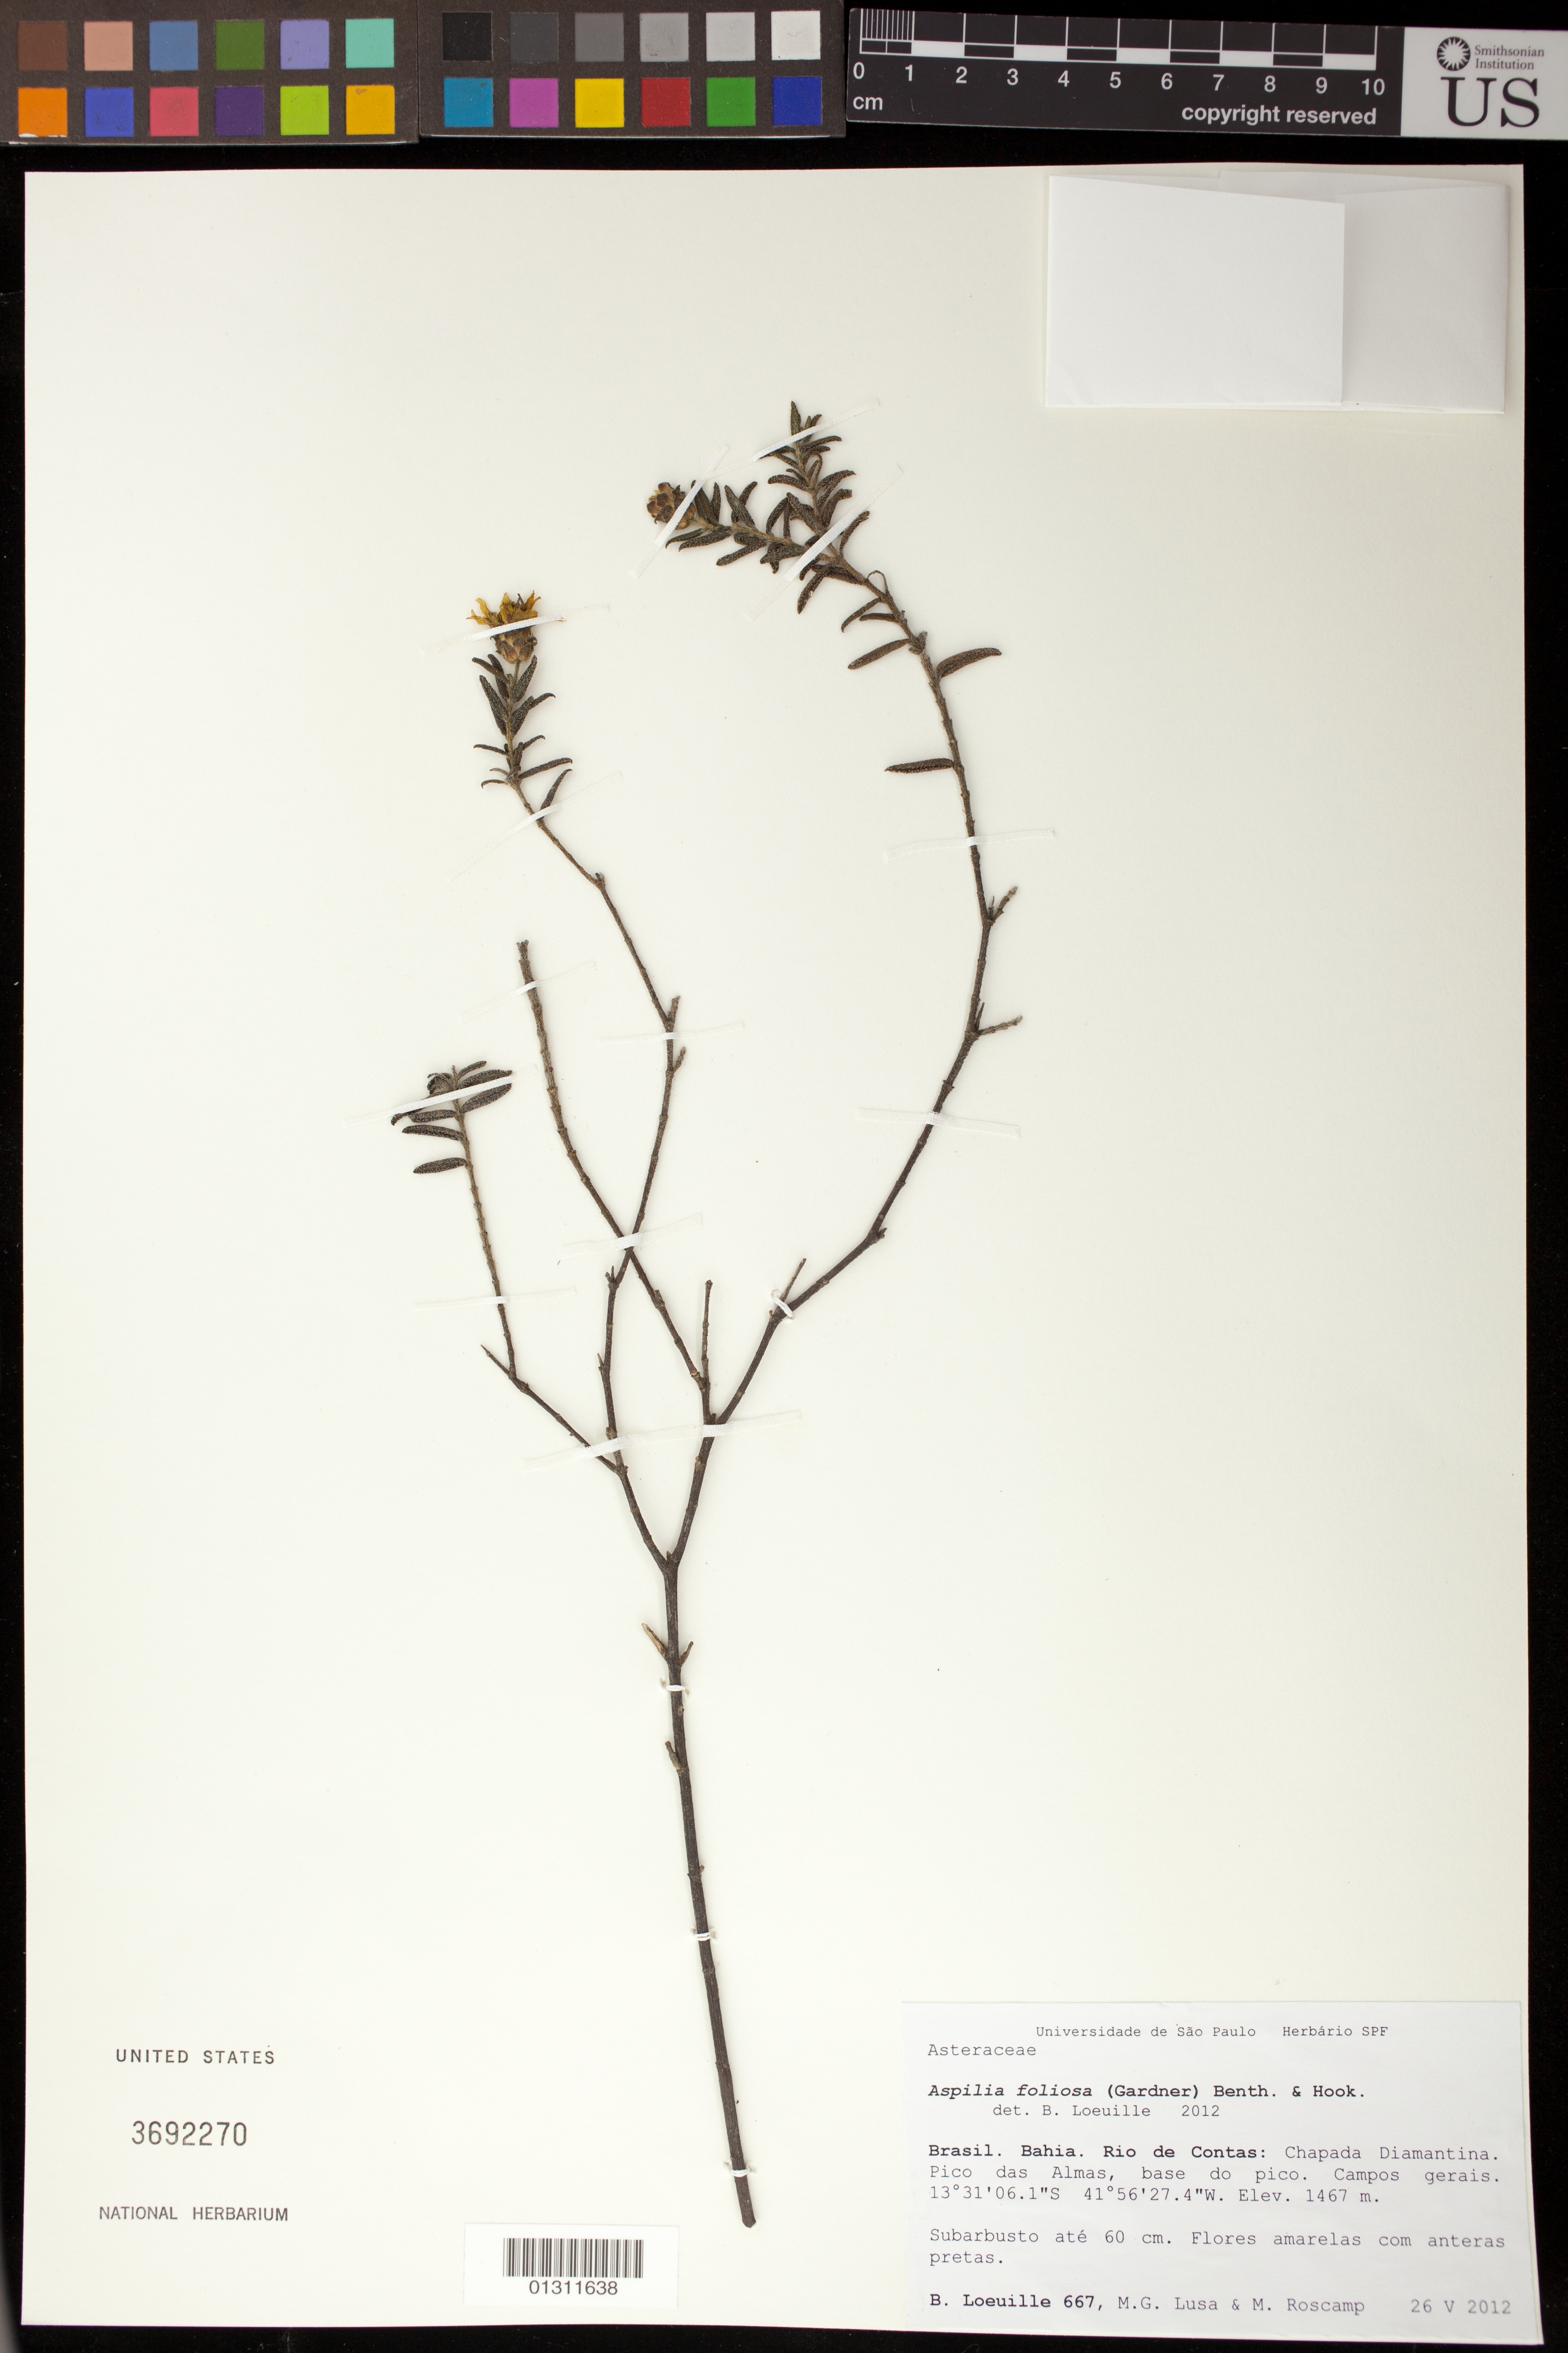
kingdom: Plantae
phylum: Tracheophyta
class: Magnoliopsida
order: Asterales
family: Asteraceae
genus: Aspilia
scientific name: Aspilia foliosa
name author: Benth. & Hook. f.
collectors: B. Loeuille, M. Lusa & M. Roscamp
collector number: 667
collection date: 2012-05-26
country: Brazil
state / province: Bahia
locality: Rio de Contas: Chapada Dimantina. Pico das Almas.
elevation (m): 1467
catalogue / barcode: US 3692270